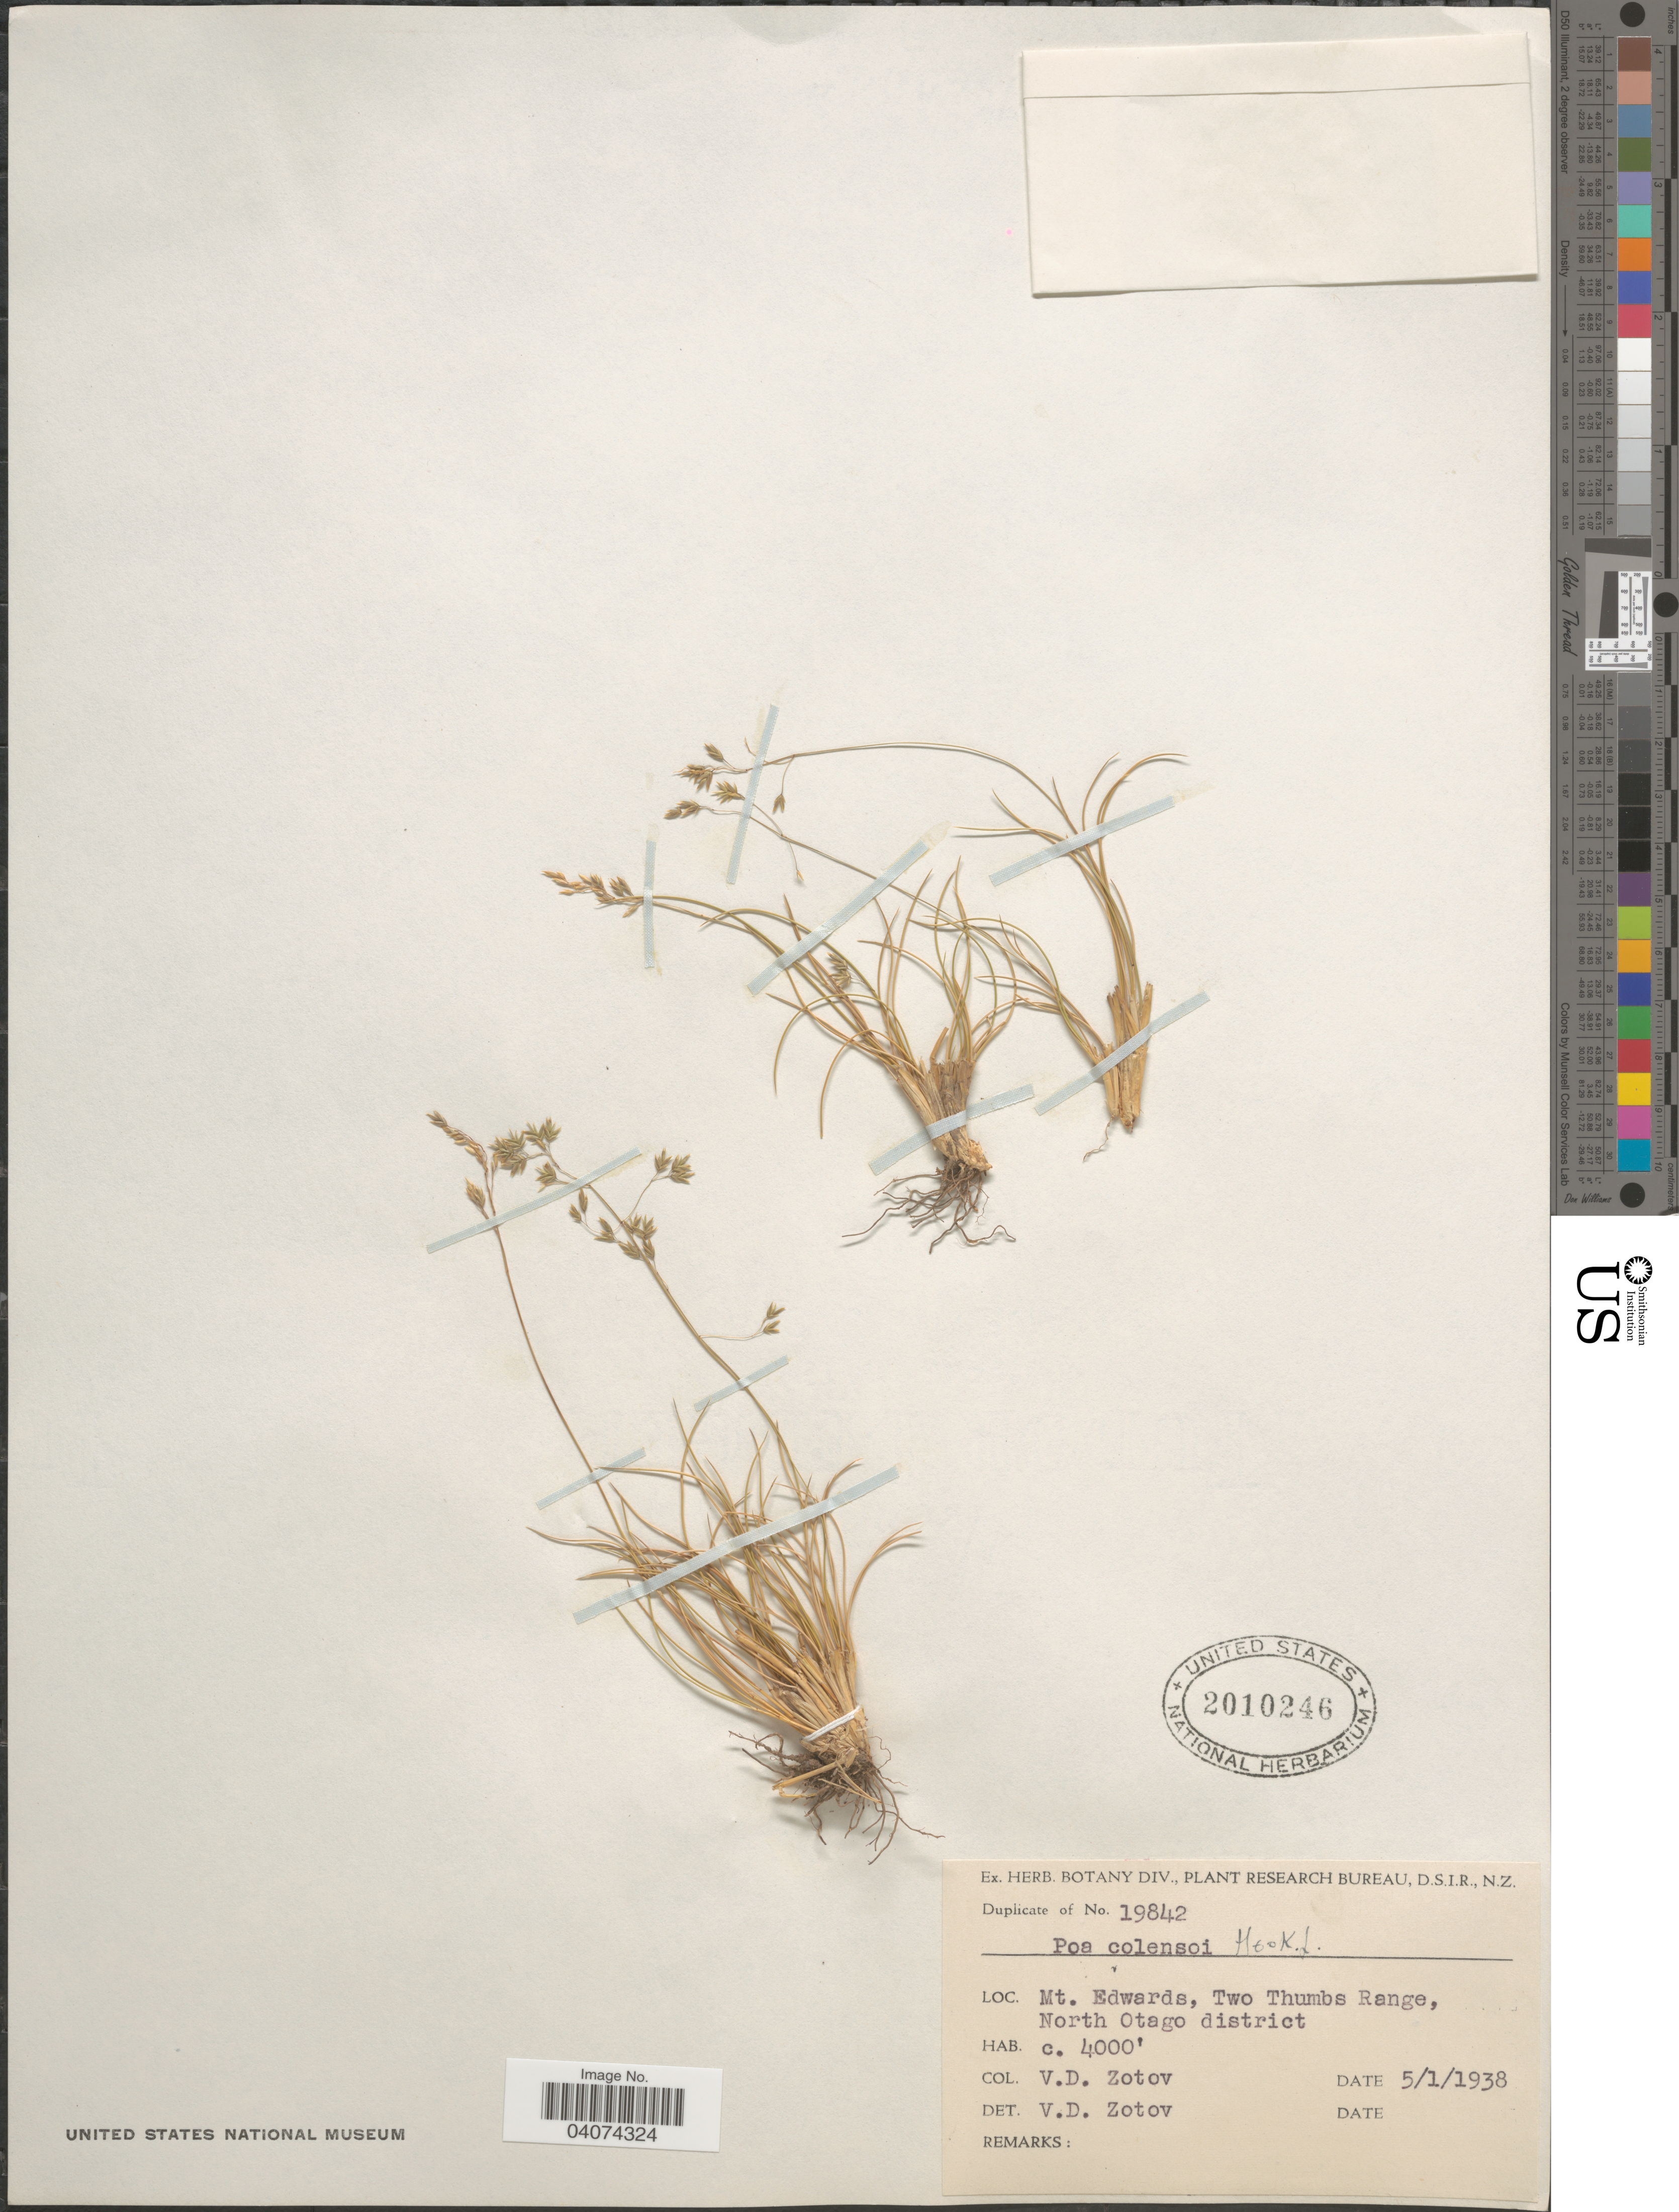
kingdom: Plantae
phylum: Tracheophyta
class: Liliopsida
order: Poales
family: Poaceae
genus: Poa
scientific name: Poa colensoi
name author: Hook. f.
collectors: V. Zotov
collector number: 19842?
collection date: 1938-01-05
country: New Zealand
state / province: Otago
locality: Mt. Edwards, Two Thumbs Range, North Otago district.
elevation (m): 1219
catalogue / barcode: US 2010246